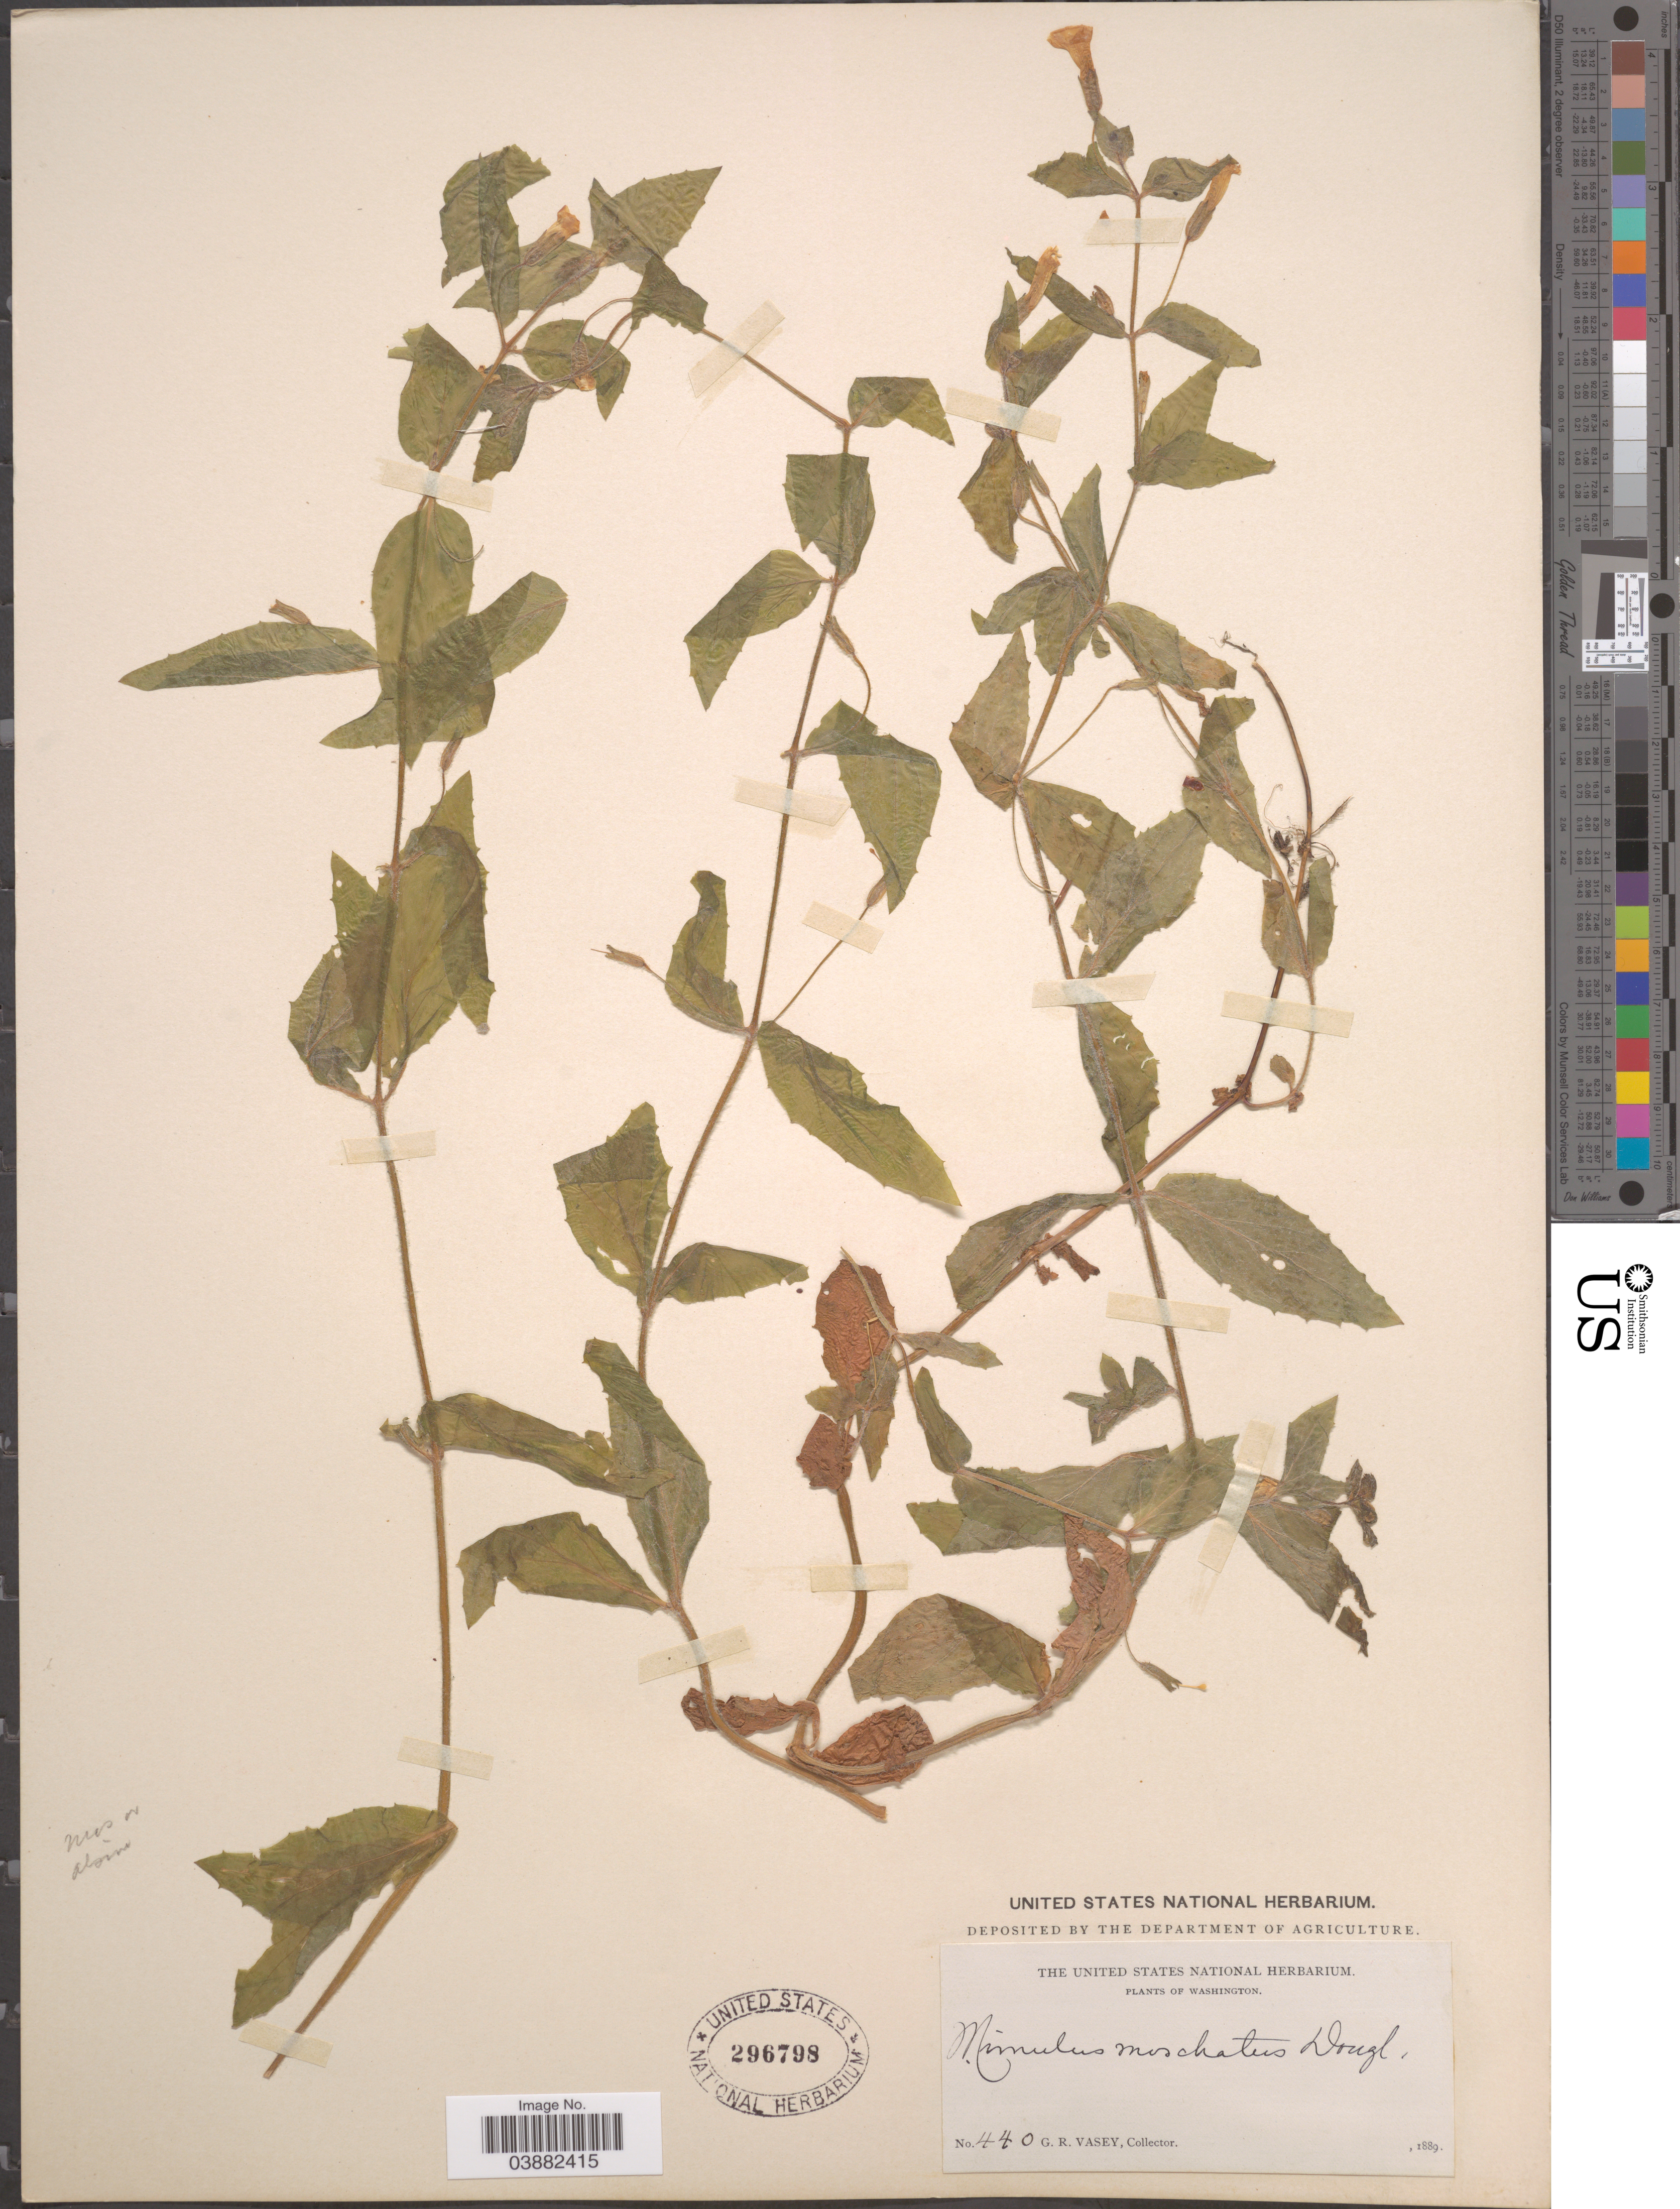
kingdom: Plantae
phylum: Tracheophyta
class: Magnoliopsida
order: Lamiales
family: Phrymaceae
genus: Mimulus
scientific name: Mimulus moschatus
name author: Douglas ex Lindl.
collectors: G. R. Vasey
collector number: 440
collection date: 1889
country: United States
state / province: Washington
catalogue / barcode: US 296798